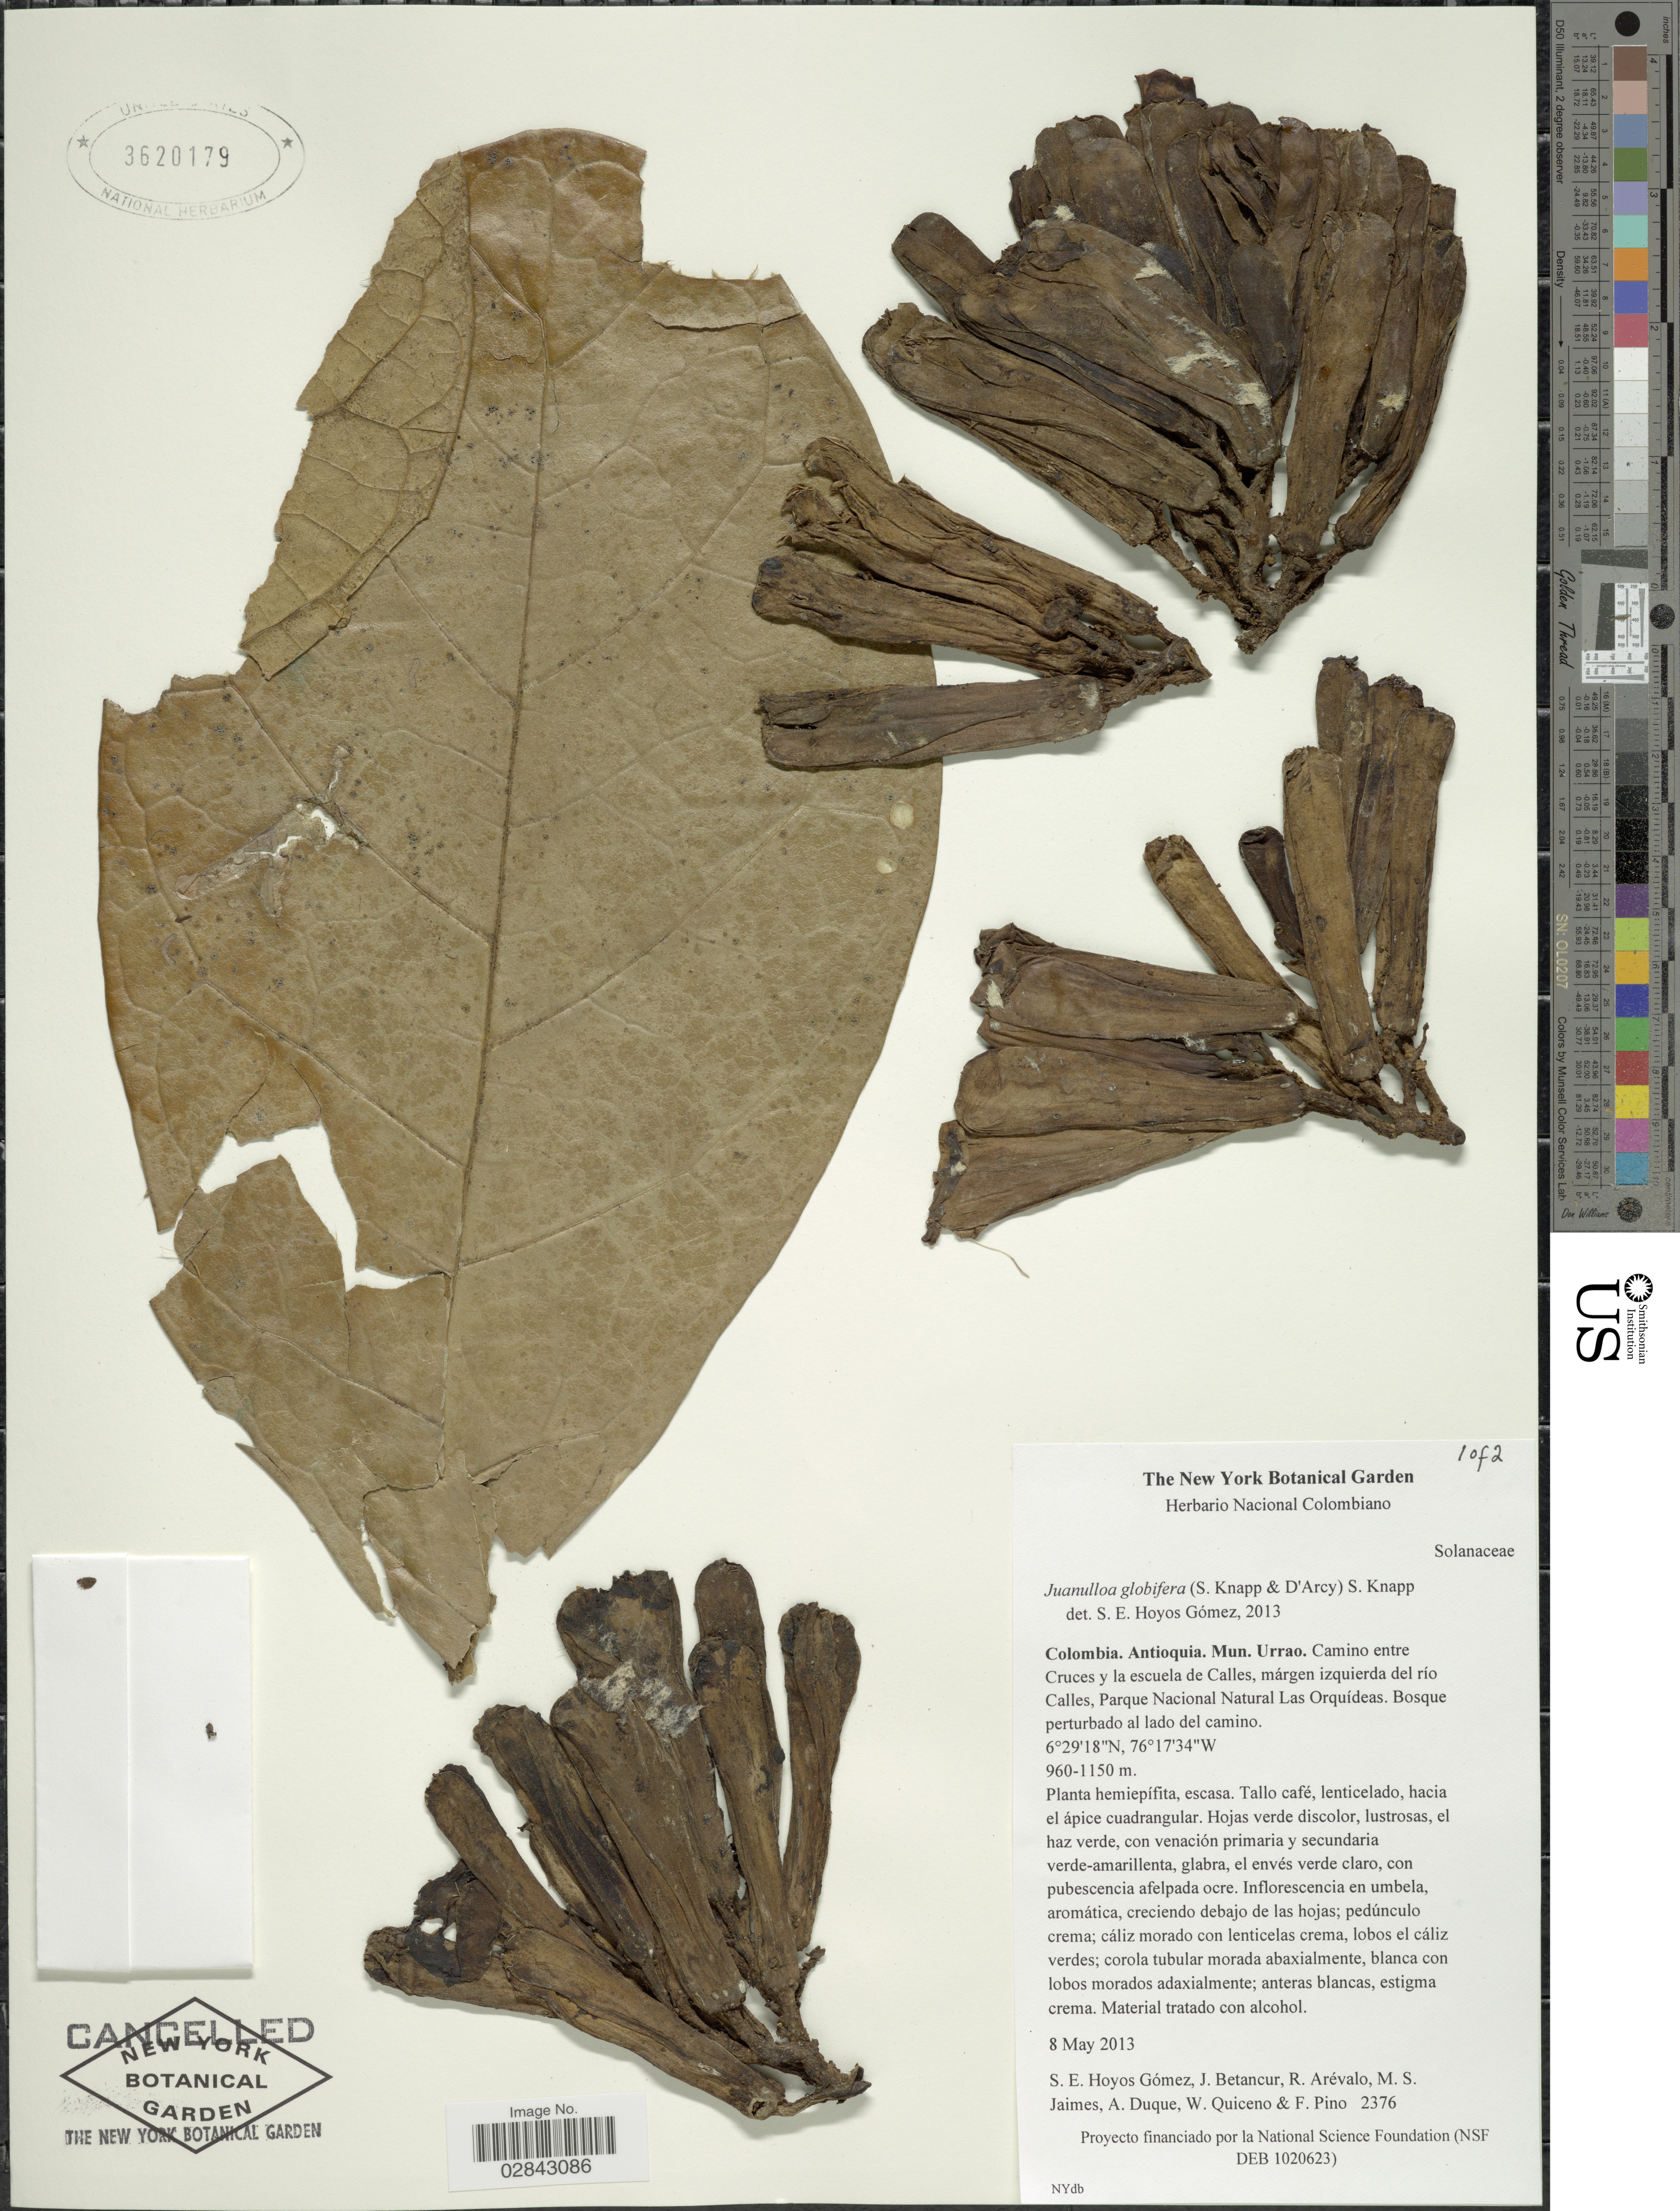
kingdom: Plantae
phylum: Tracheophyta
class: Magnoliopsida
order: Solanales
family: Solanaceae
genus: Juanulloa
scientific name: Juanulloa globifera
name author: (S. Knapp & D'Arcy) S. Knapp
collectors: S. E. Hoyos, J. Betancur, R. Arevalo, M. Jaimes & et al.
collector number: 2376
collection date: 2013-05-08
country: Colombia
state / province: Antioquia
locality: Mun. Urrao. Camino entre Cruces y la escuela de Calles, márgen izquierda del río Calles, Parque Nacional Natural Las Orquídeas.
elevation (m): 960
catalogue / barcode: US 3620179